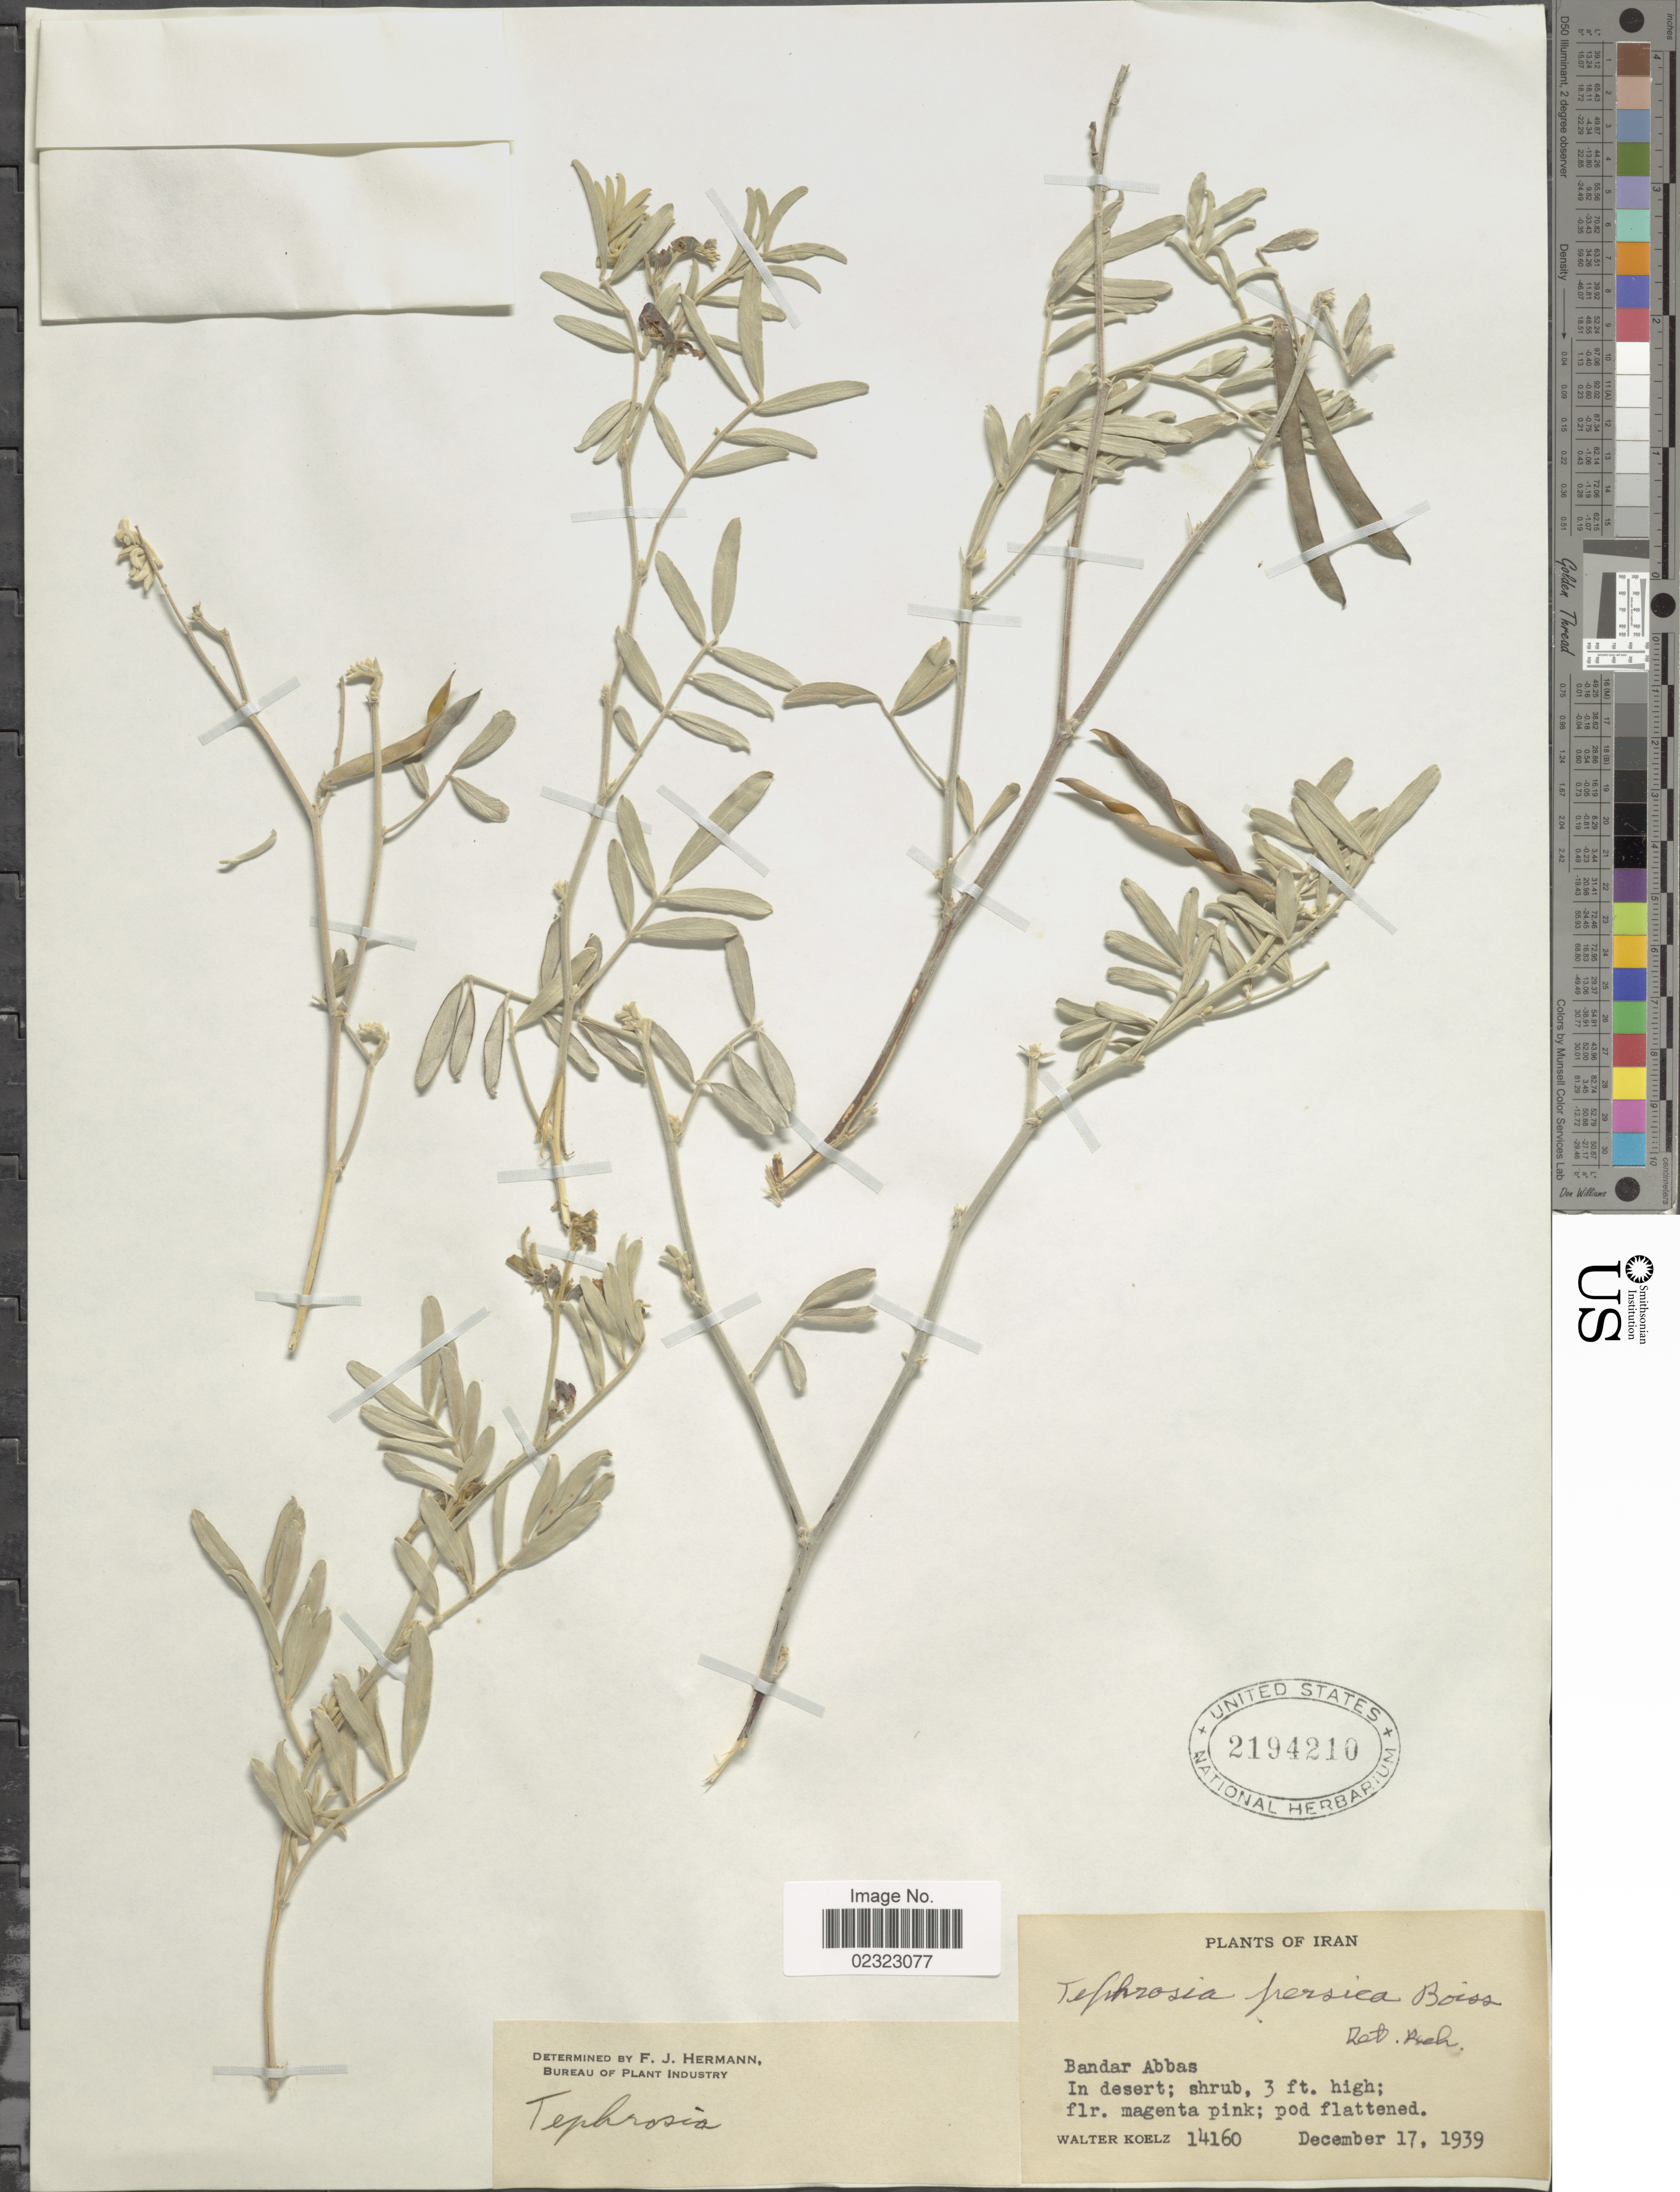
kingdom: Plantae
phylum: Tracheophyta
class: Magnoliopsida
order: Fabales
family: Fabaceae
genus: Tephrosia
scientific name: Tephrosia persica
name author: Boiss.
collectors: W. N. Koelz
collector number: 14160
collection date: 1939-12-17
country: Iran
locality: Bandar Abbas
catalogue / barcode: US 2194210